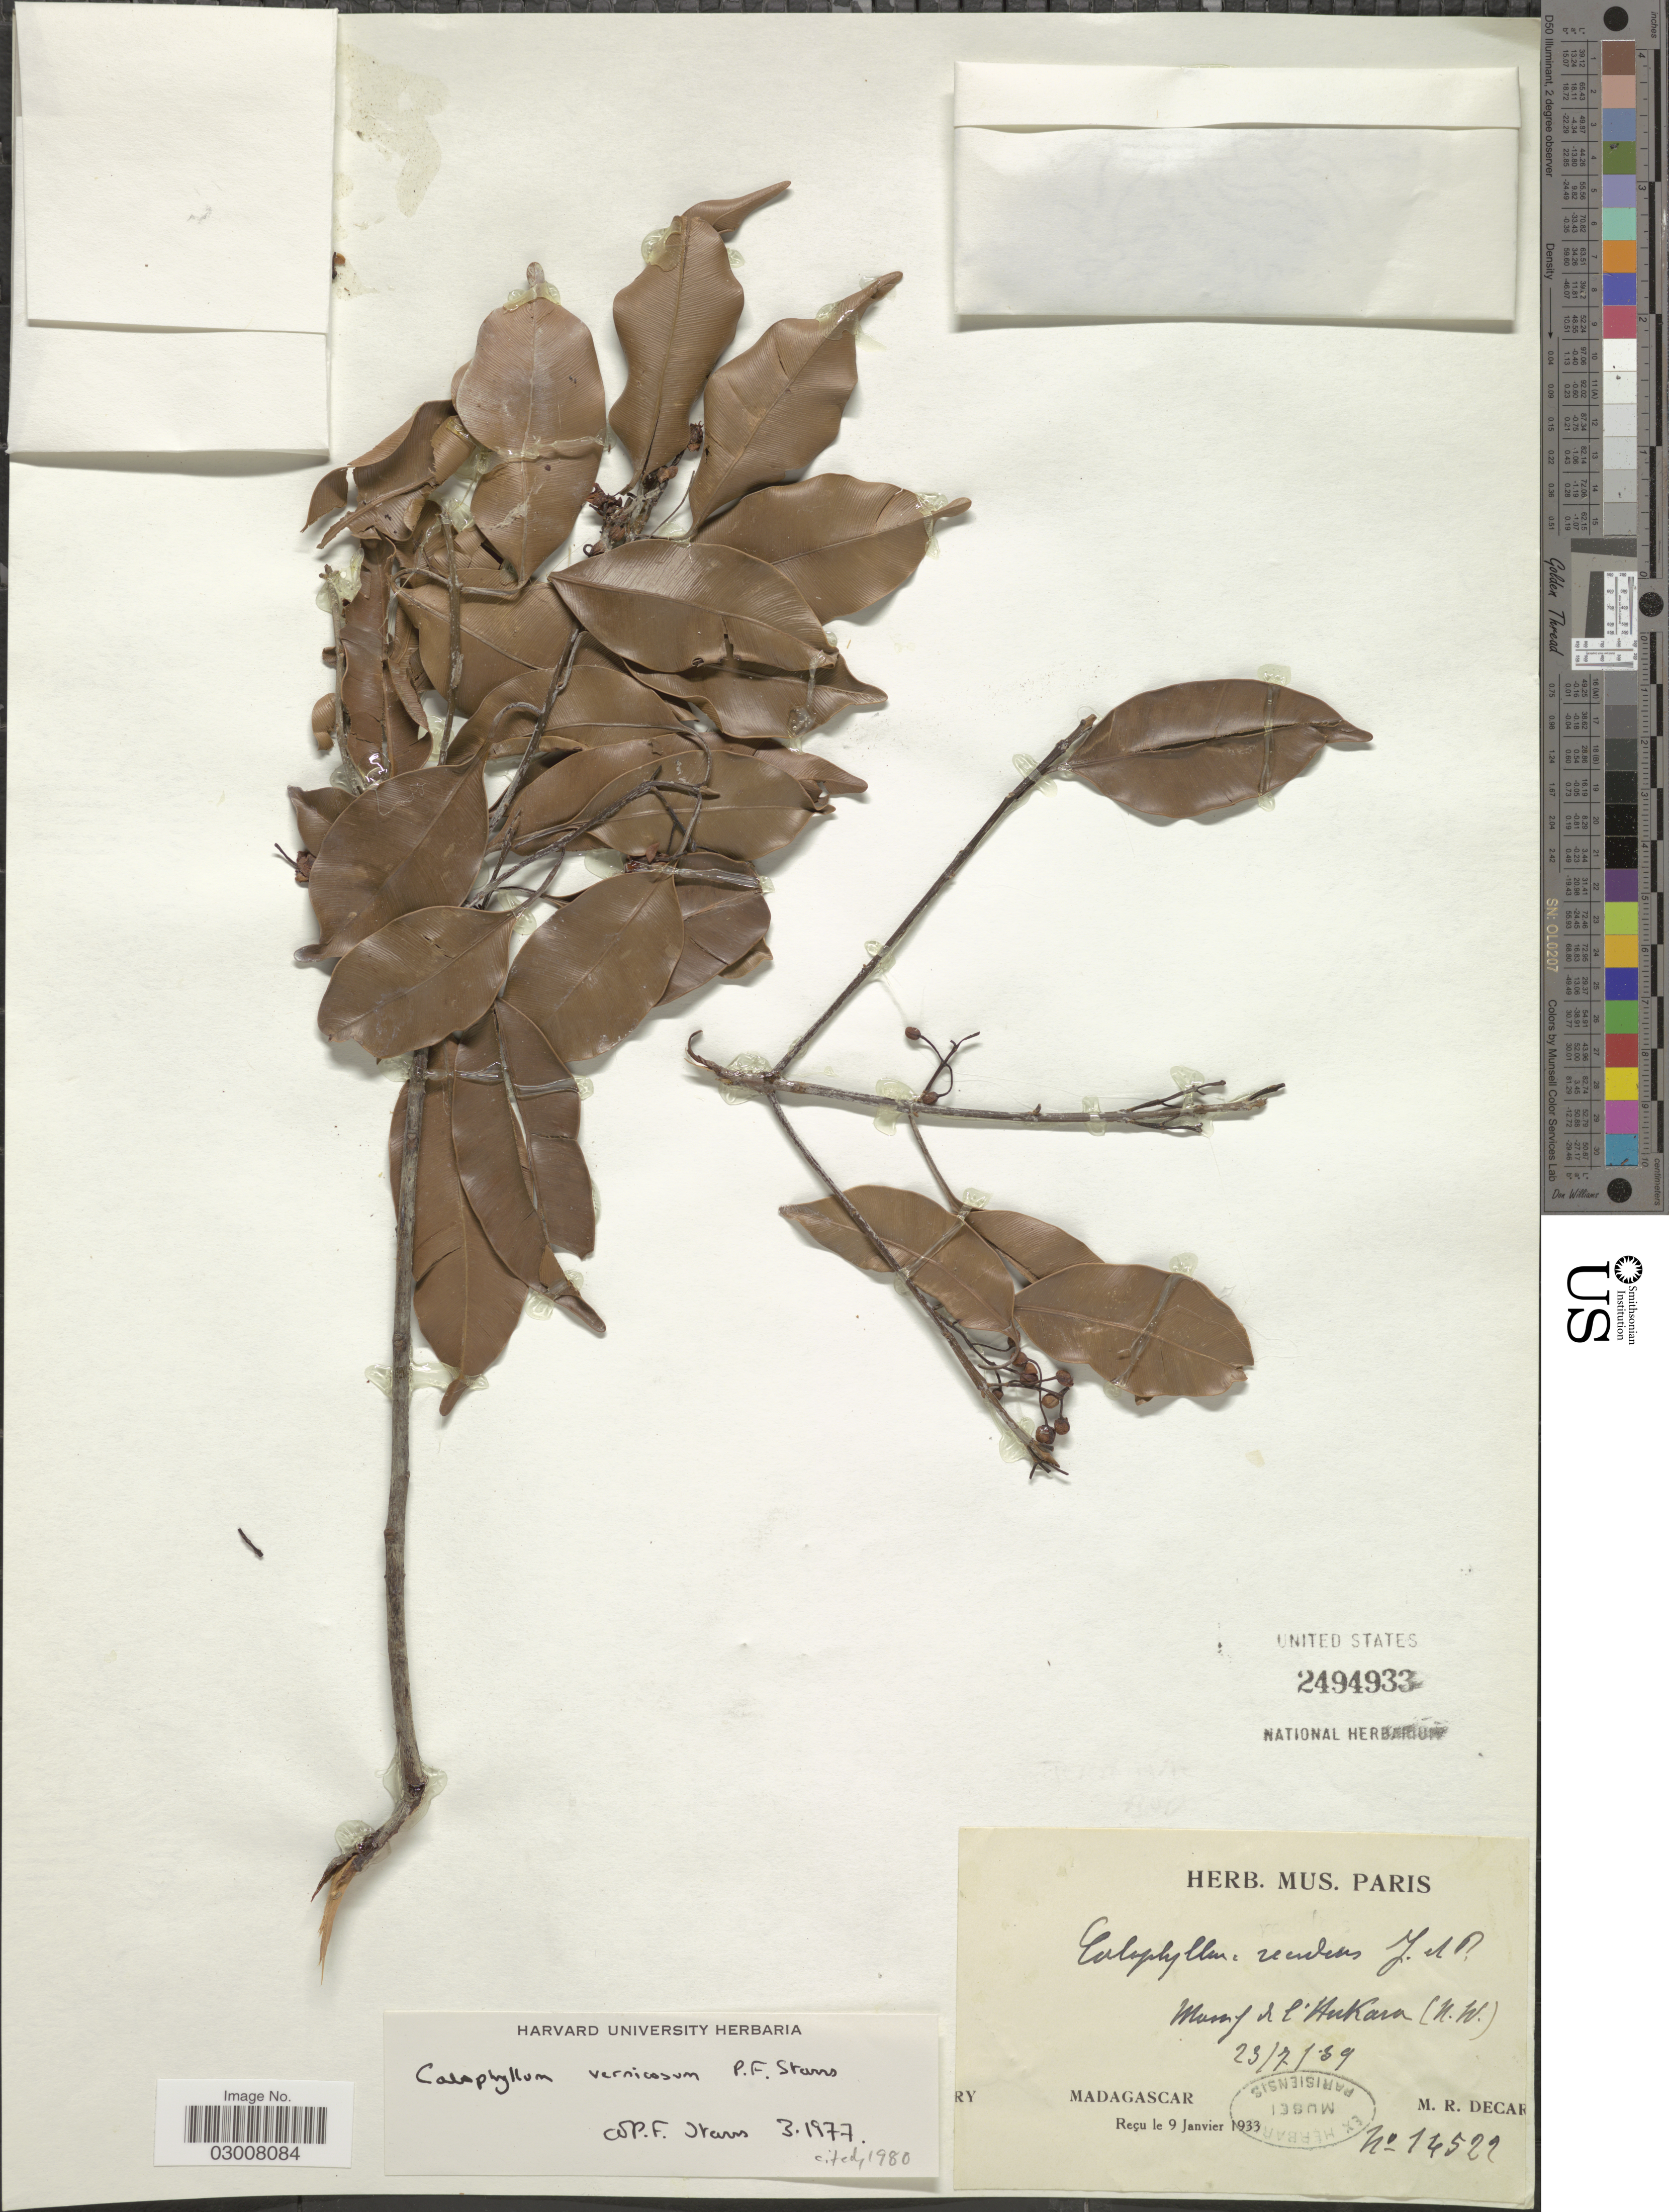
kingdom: Plantae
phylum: Tracheophyta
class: Magnoliopsida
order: Malpighiales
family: Calophyllaceae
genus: Calophyllum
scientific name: Calophyllum vernicosum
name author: P.F. Stevens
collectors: R. Decary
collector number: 14522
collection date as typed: Transcribed d/m/y: 23/7/39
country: Madagascar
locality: Massif de l'Aukara (N.W.).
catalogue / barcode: US 2494933